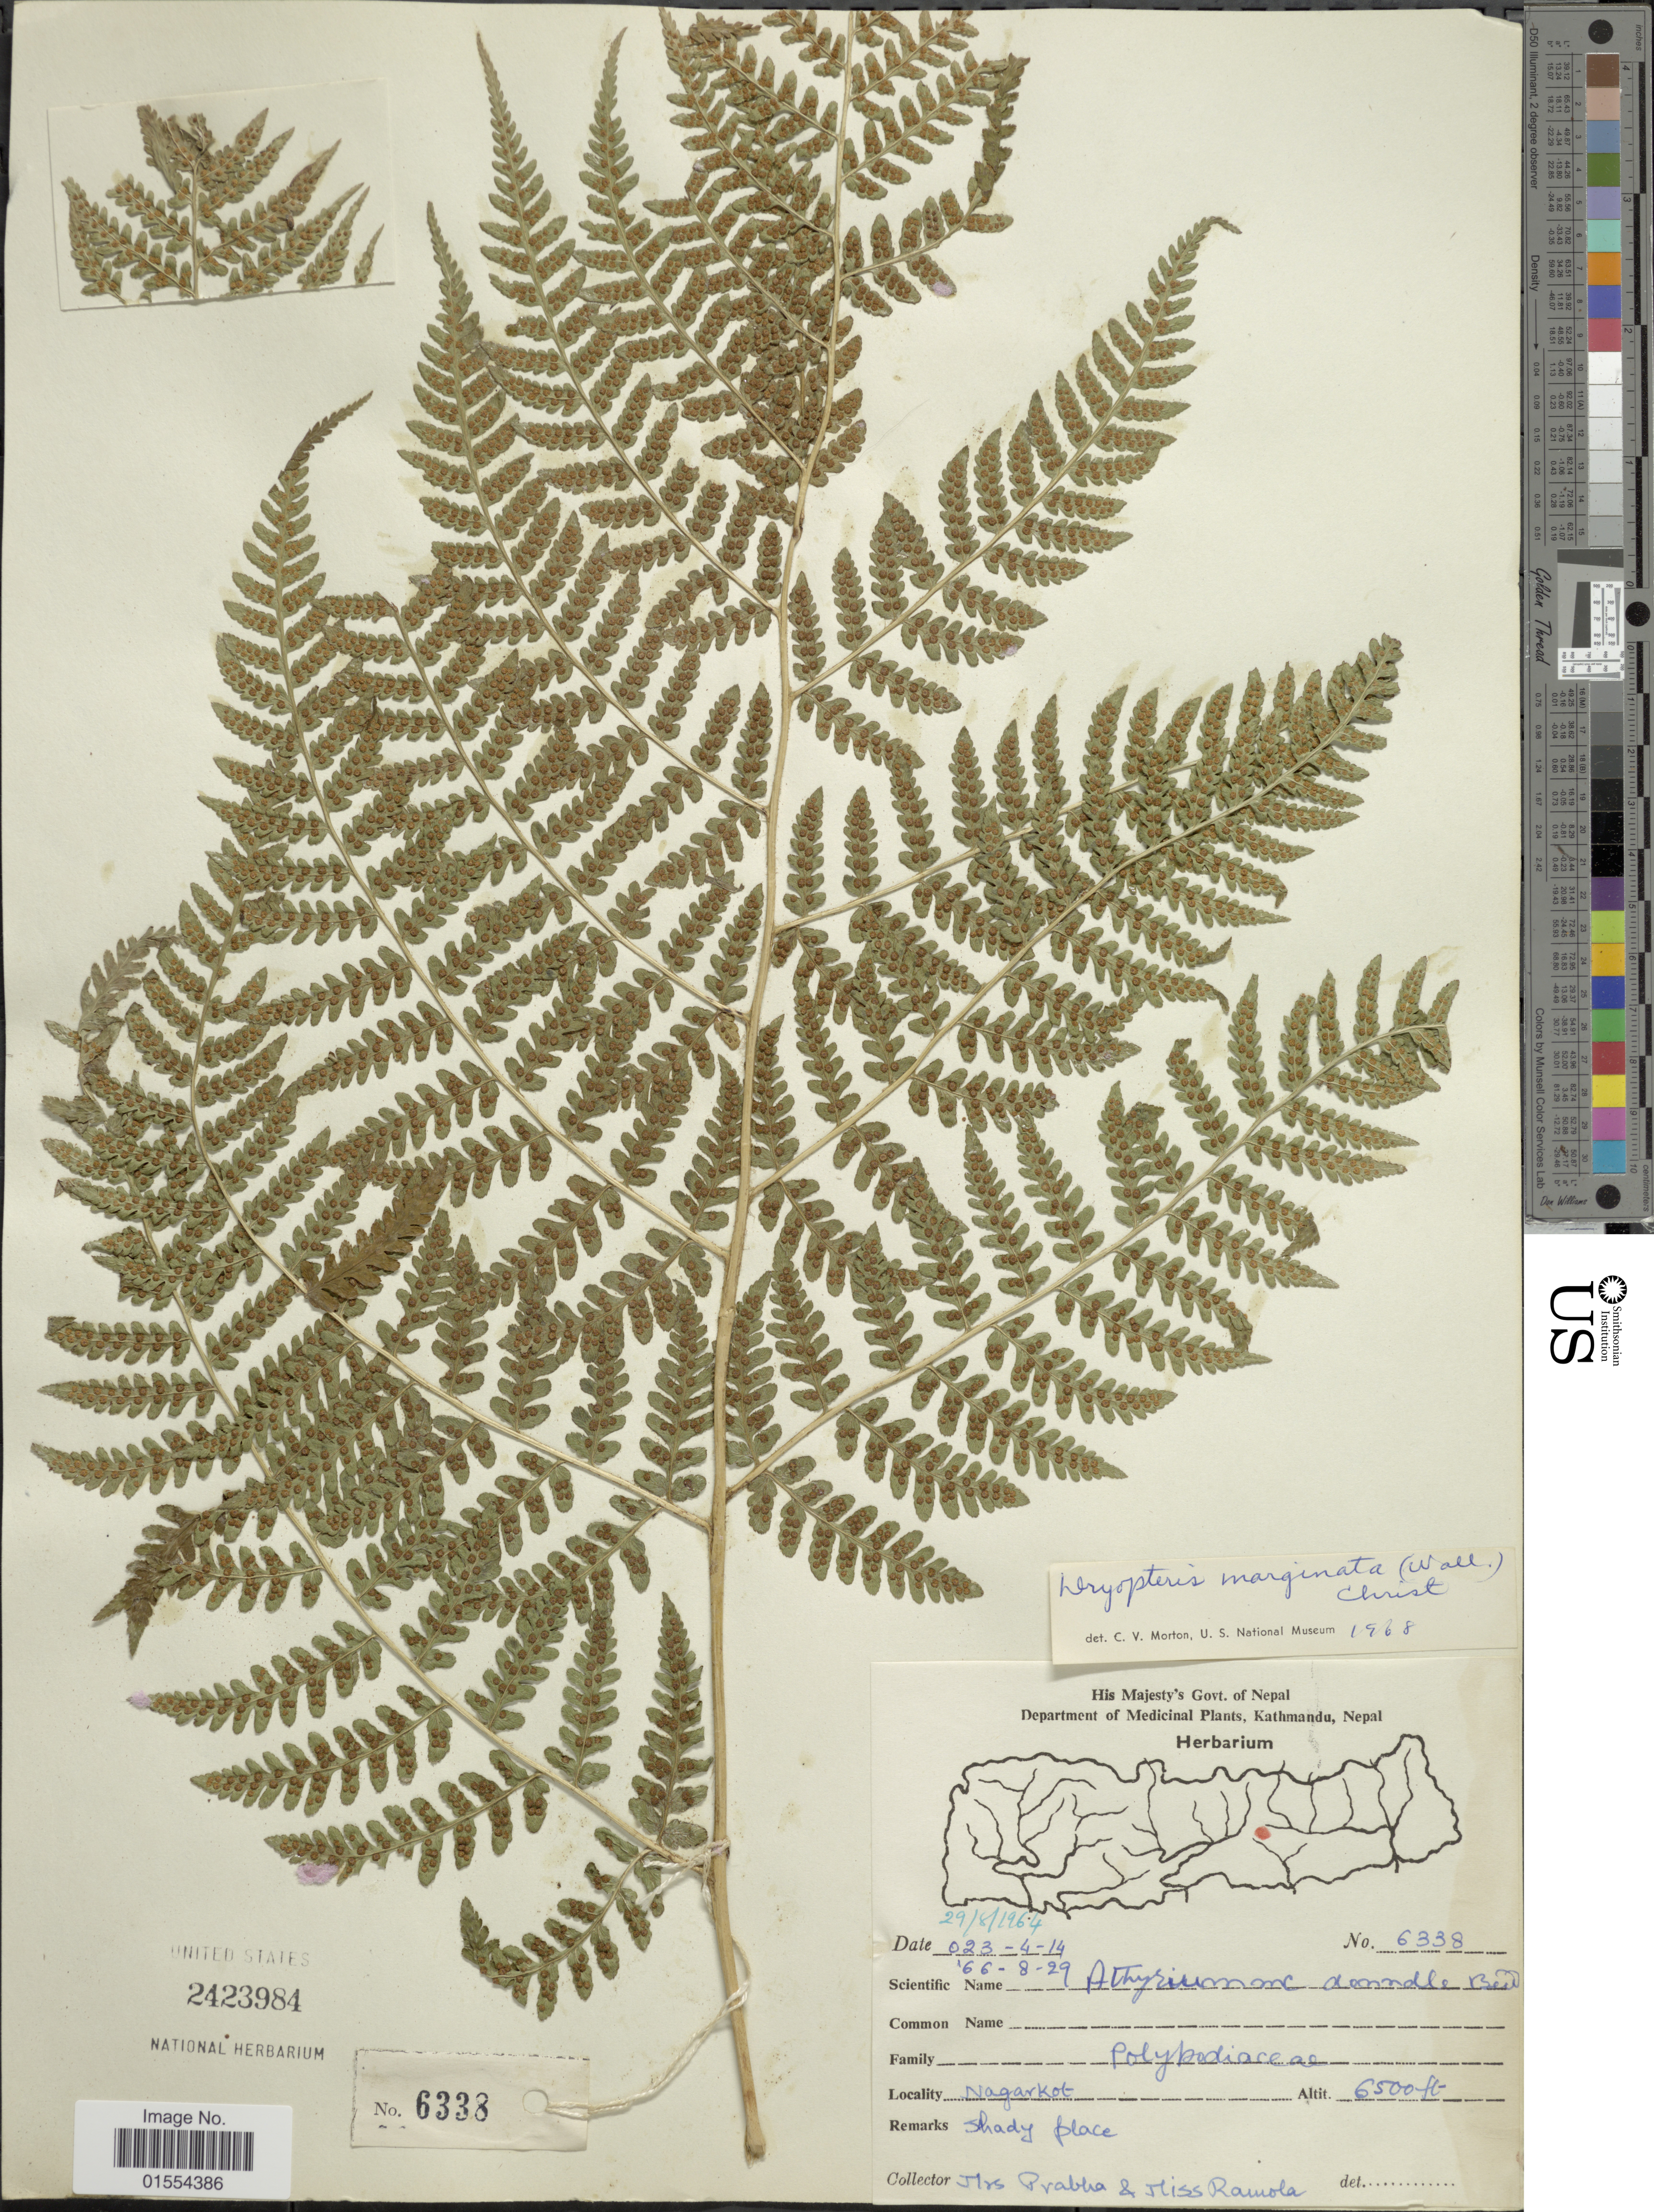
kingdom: Plantae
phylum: Tracheophyta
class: Polypodiopsida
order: Polypodiales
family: Dryopteridaceae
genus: Dryopteris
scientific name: Dryopteris marginata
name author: Christ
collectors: P. Pradhan & R. Thapa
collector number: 6338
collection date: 1964-08-29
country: Nepal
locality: Nagarkot.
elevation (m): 1981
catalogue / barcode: US 2423984